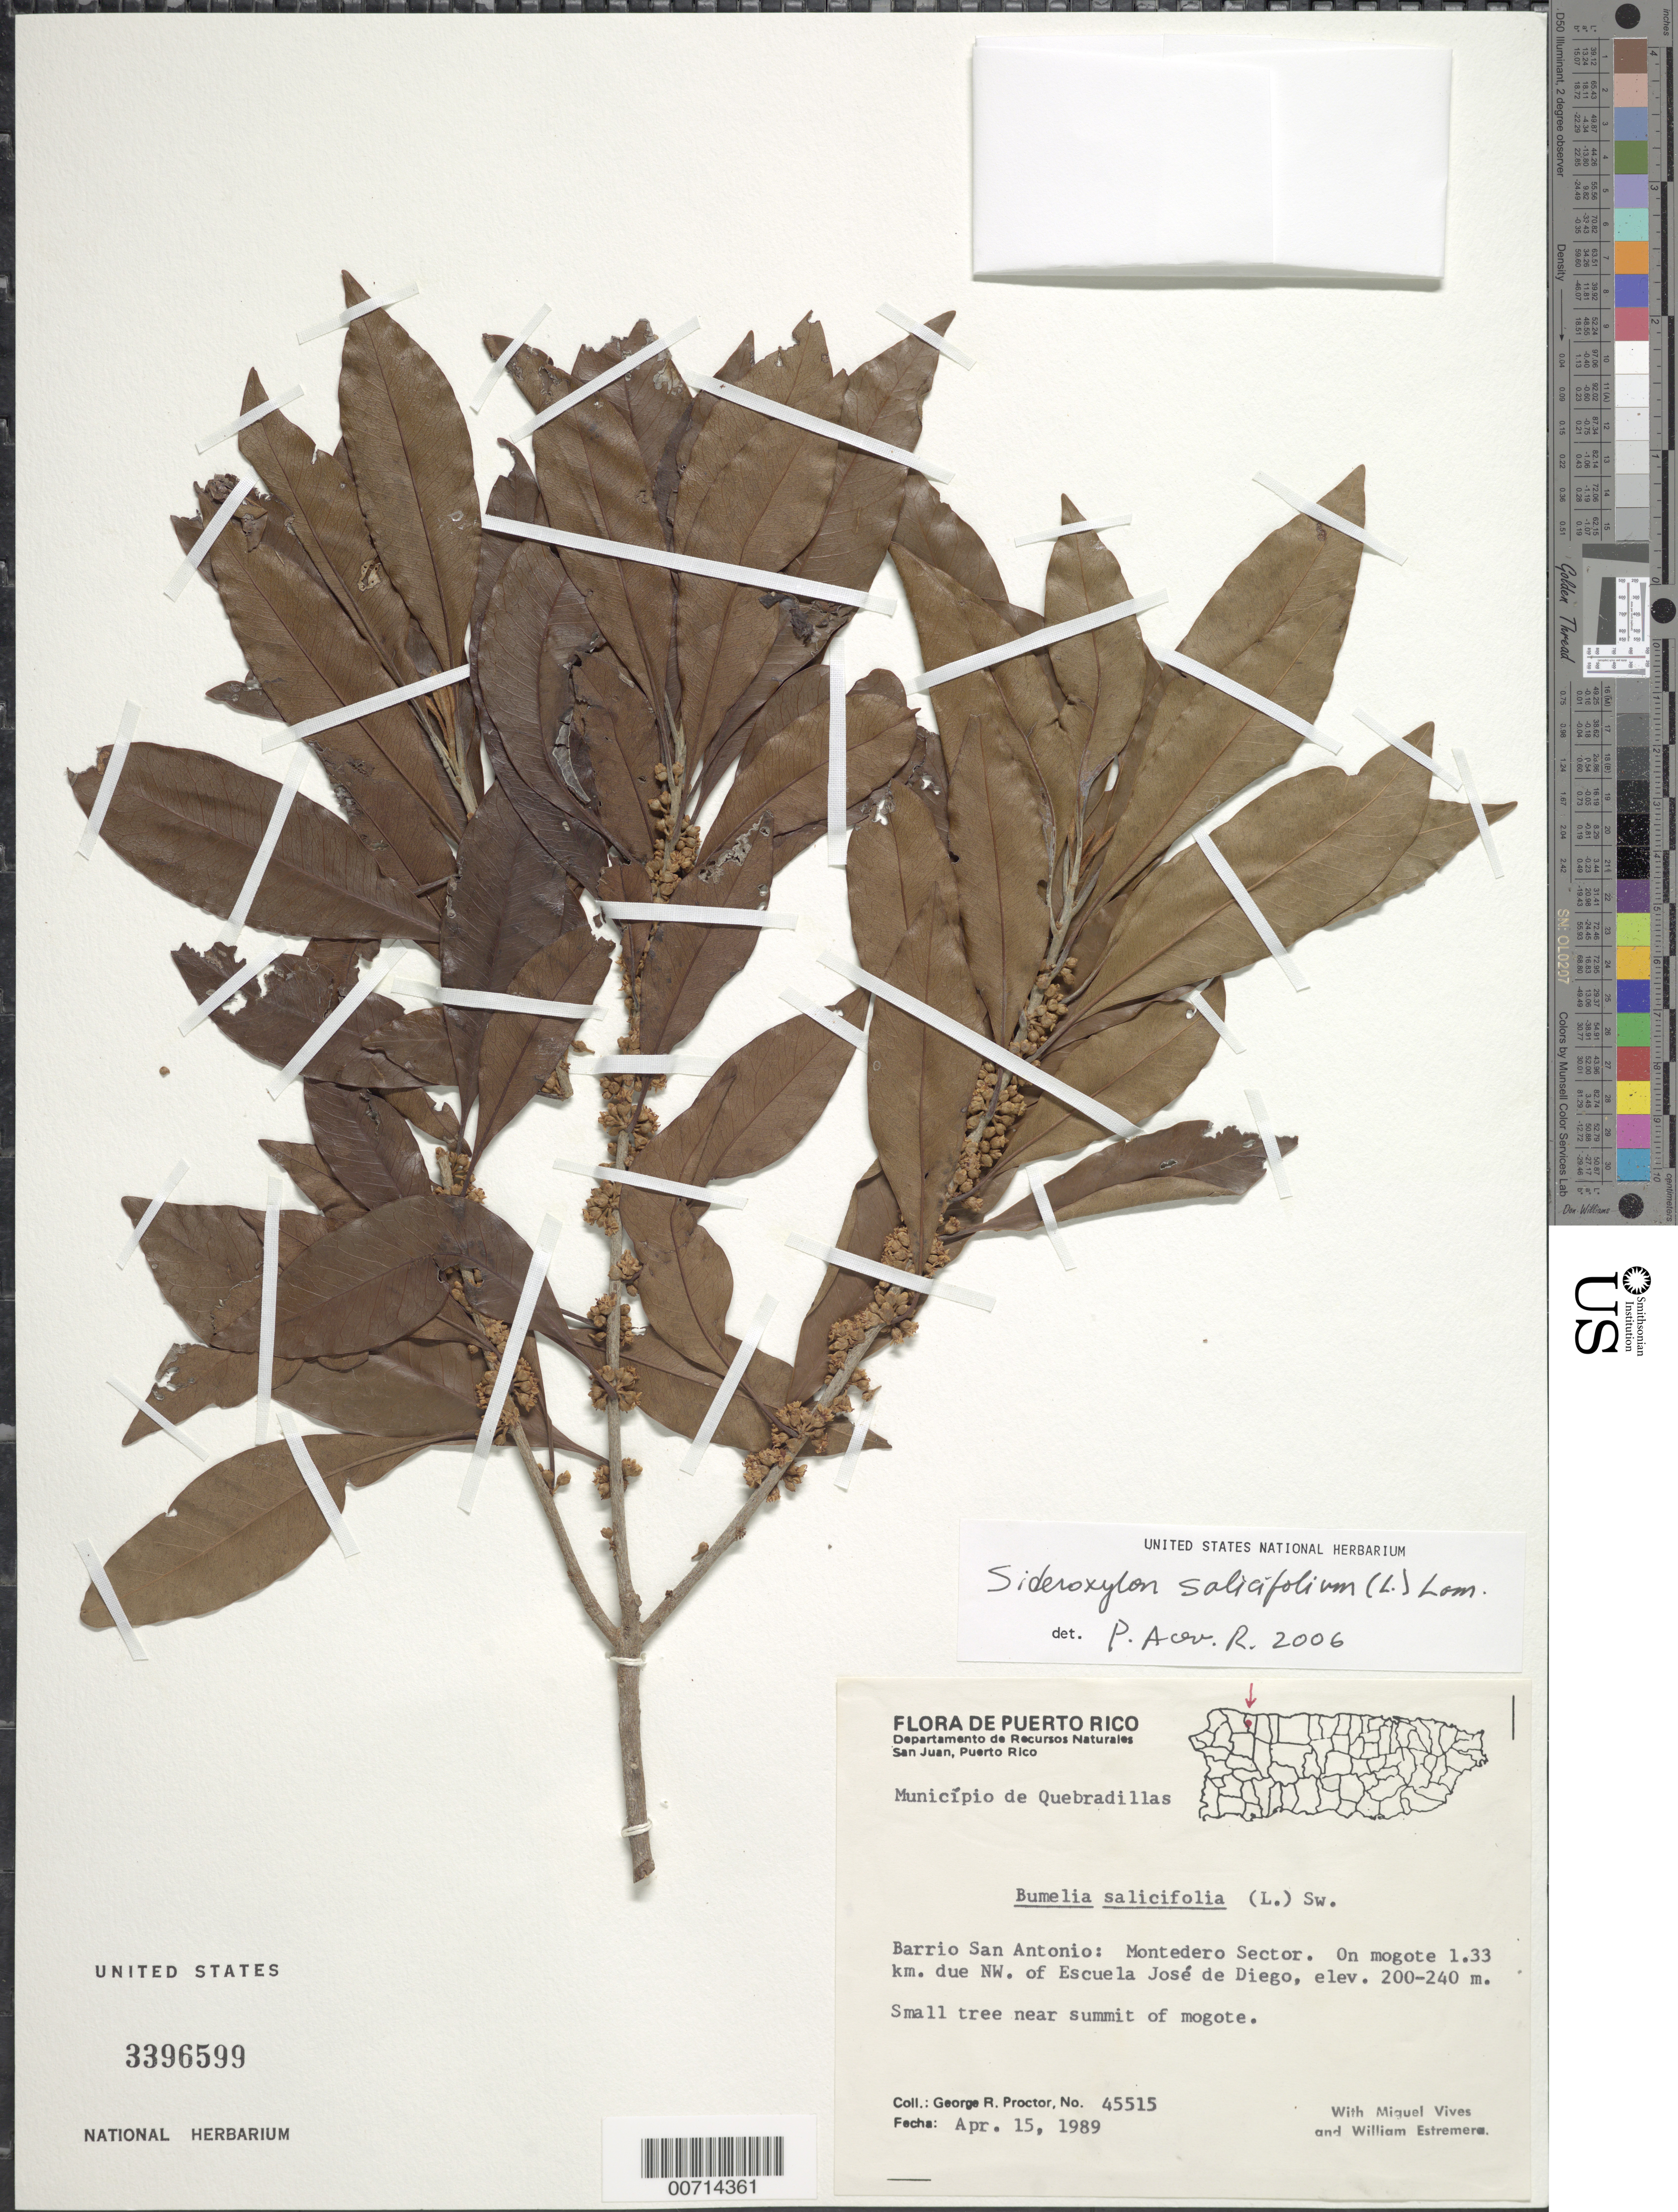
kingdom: Plantae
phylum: Tracheophyta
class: Magnoliopsida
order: Ericales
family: Sapotaceae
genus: Sideroxylon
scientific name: Sideroxylon salicifolium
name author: (L.) Lam.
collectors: G. R. Proctor, M. Vives & W. Estremera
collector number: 45515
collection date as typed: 15 Apr 1989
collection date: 1989-04-15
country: Puerto Rico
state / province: Quebradillas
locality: Barrio San Antonio: Montedero Sector. On mogote 1.33 km due NW of Escuela José de Diego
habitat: Summit of mogote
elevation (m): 200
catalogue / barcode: US 3396599